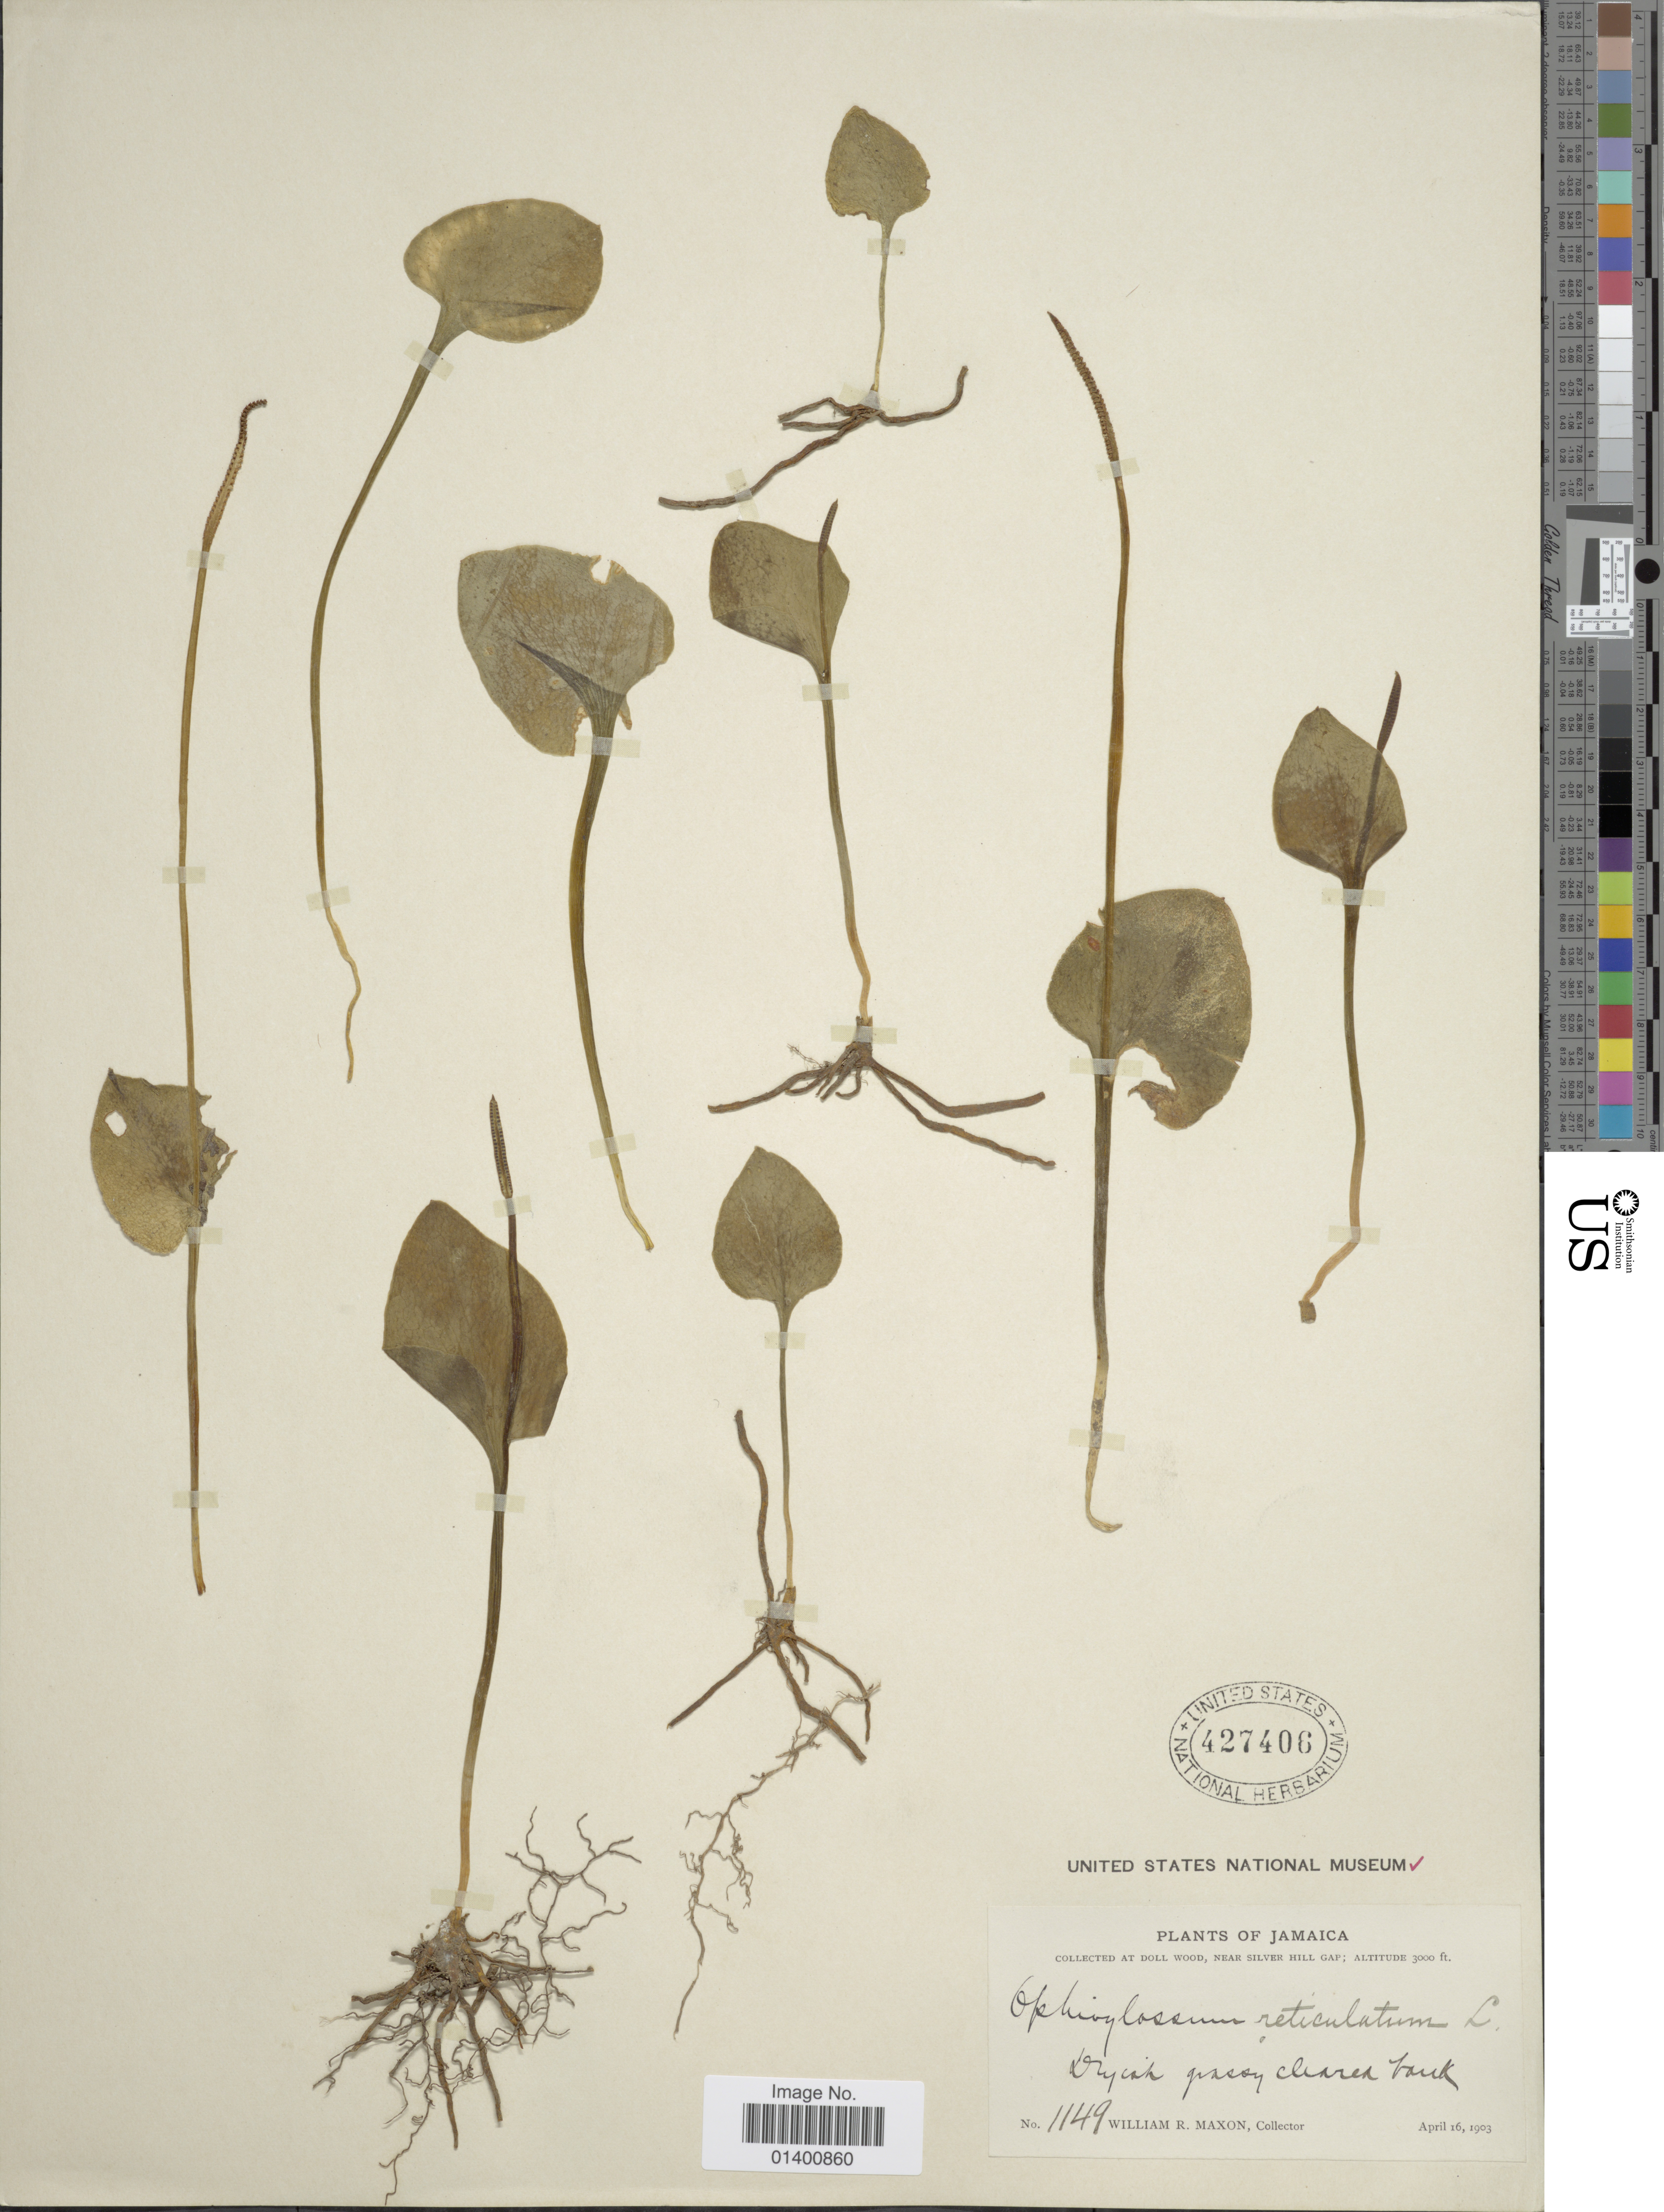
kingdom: Plantae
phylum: Tracheophyta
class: Polypodiopsida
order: Ophioglossales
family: Ophioglossaceae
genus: Ophioglossum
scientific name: Ophioglossum reticulatum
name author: L.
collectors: W. R. Maxon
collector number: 1149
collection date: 1903-04-16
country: Jamaica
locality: Doll Wood, near Silver Hill Gap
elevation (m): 914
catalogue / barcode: US 427406